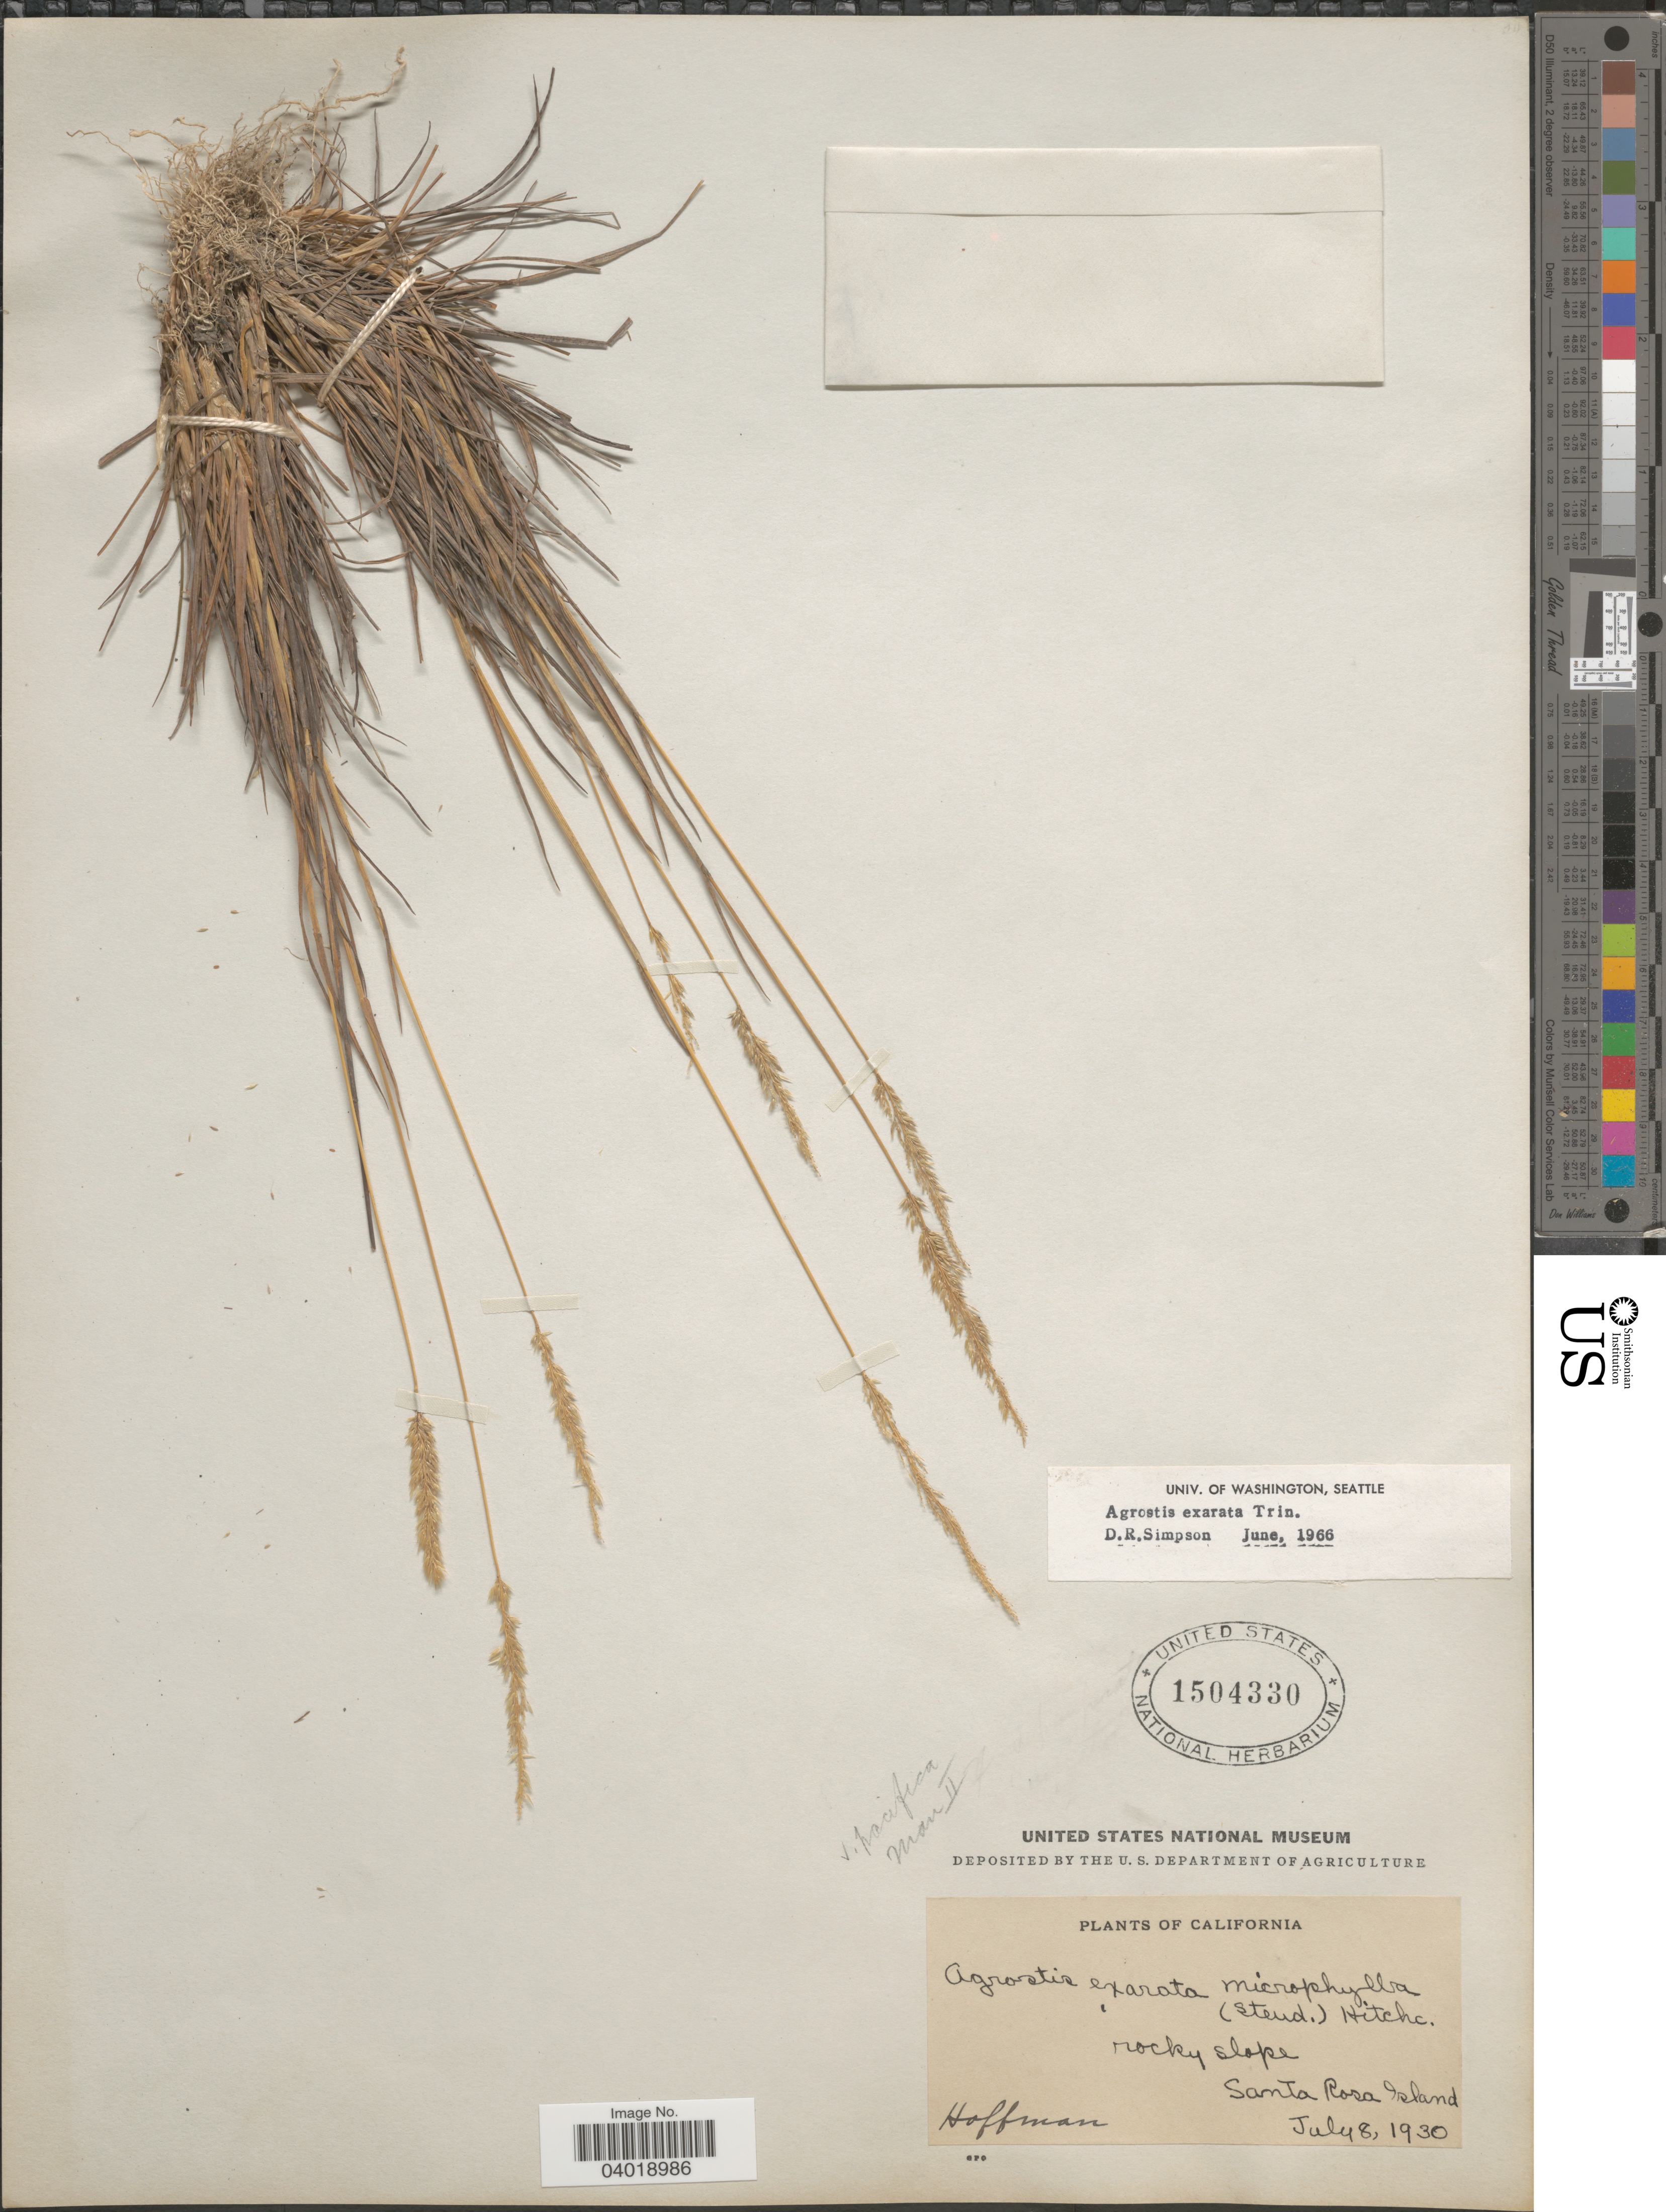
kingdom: Plantae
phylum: Tracheophyta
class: Liliopsida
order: Poales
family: Poaceae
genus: Agrostis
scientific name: Agrostis exarata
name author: Trin.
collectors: -- Hoffman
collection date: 1930-07-08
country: United States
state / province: California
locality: Santa Rosa Island.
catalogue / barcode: US 1504330